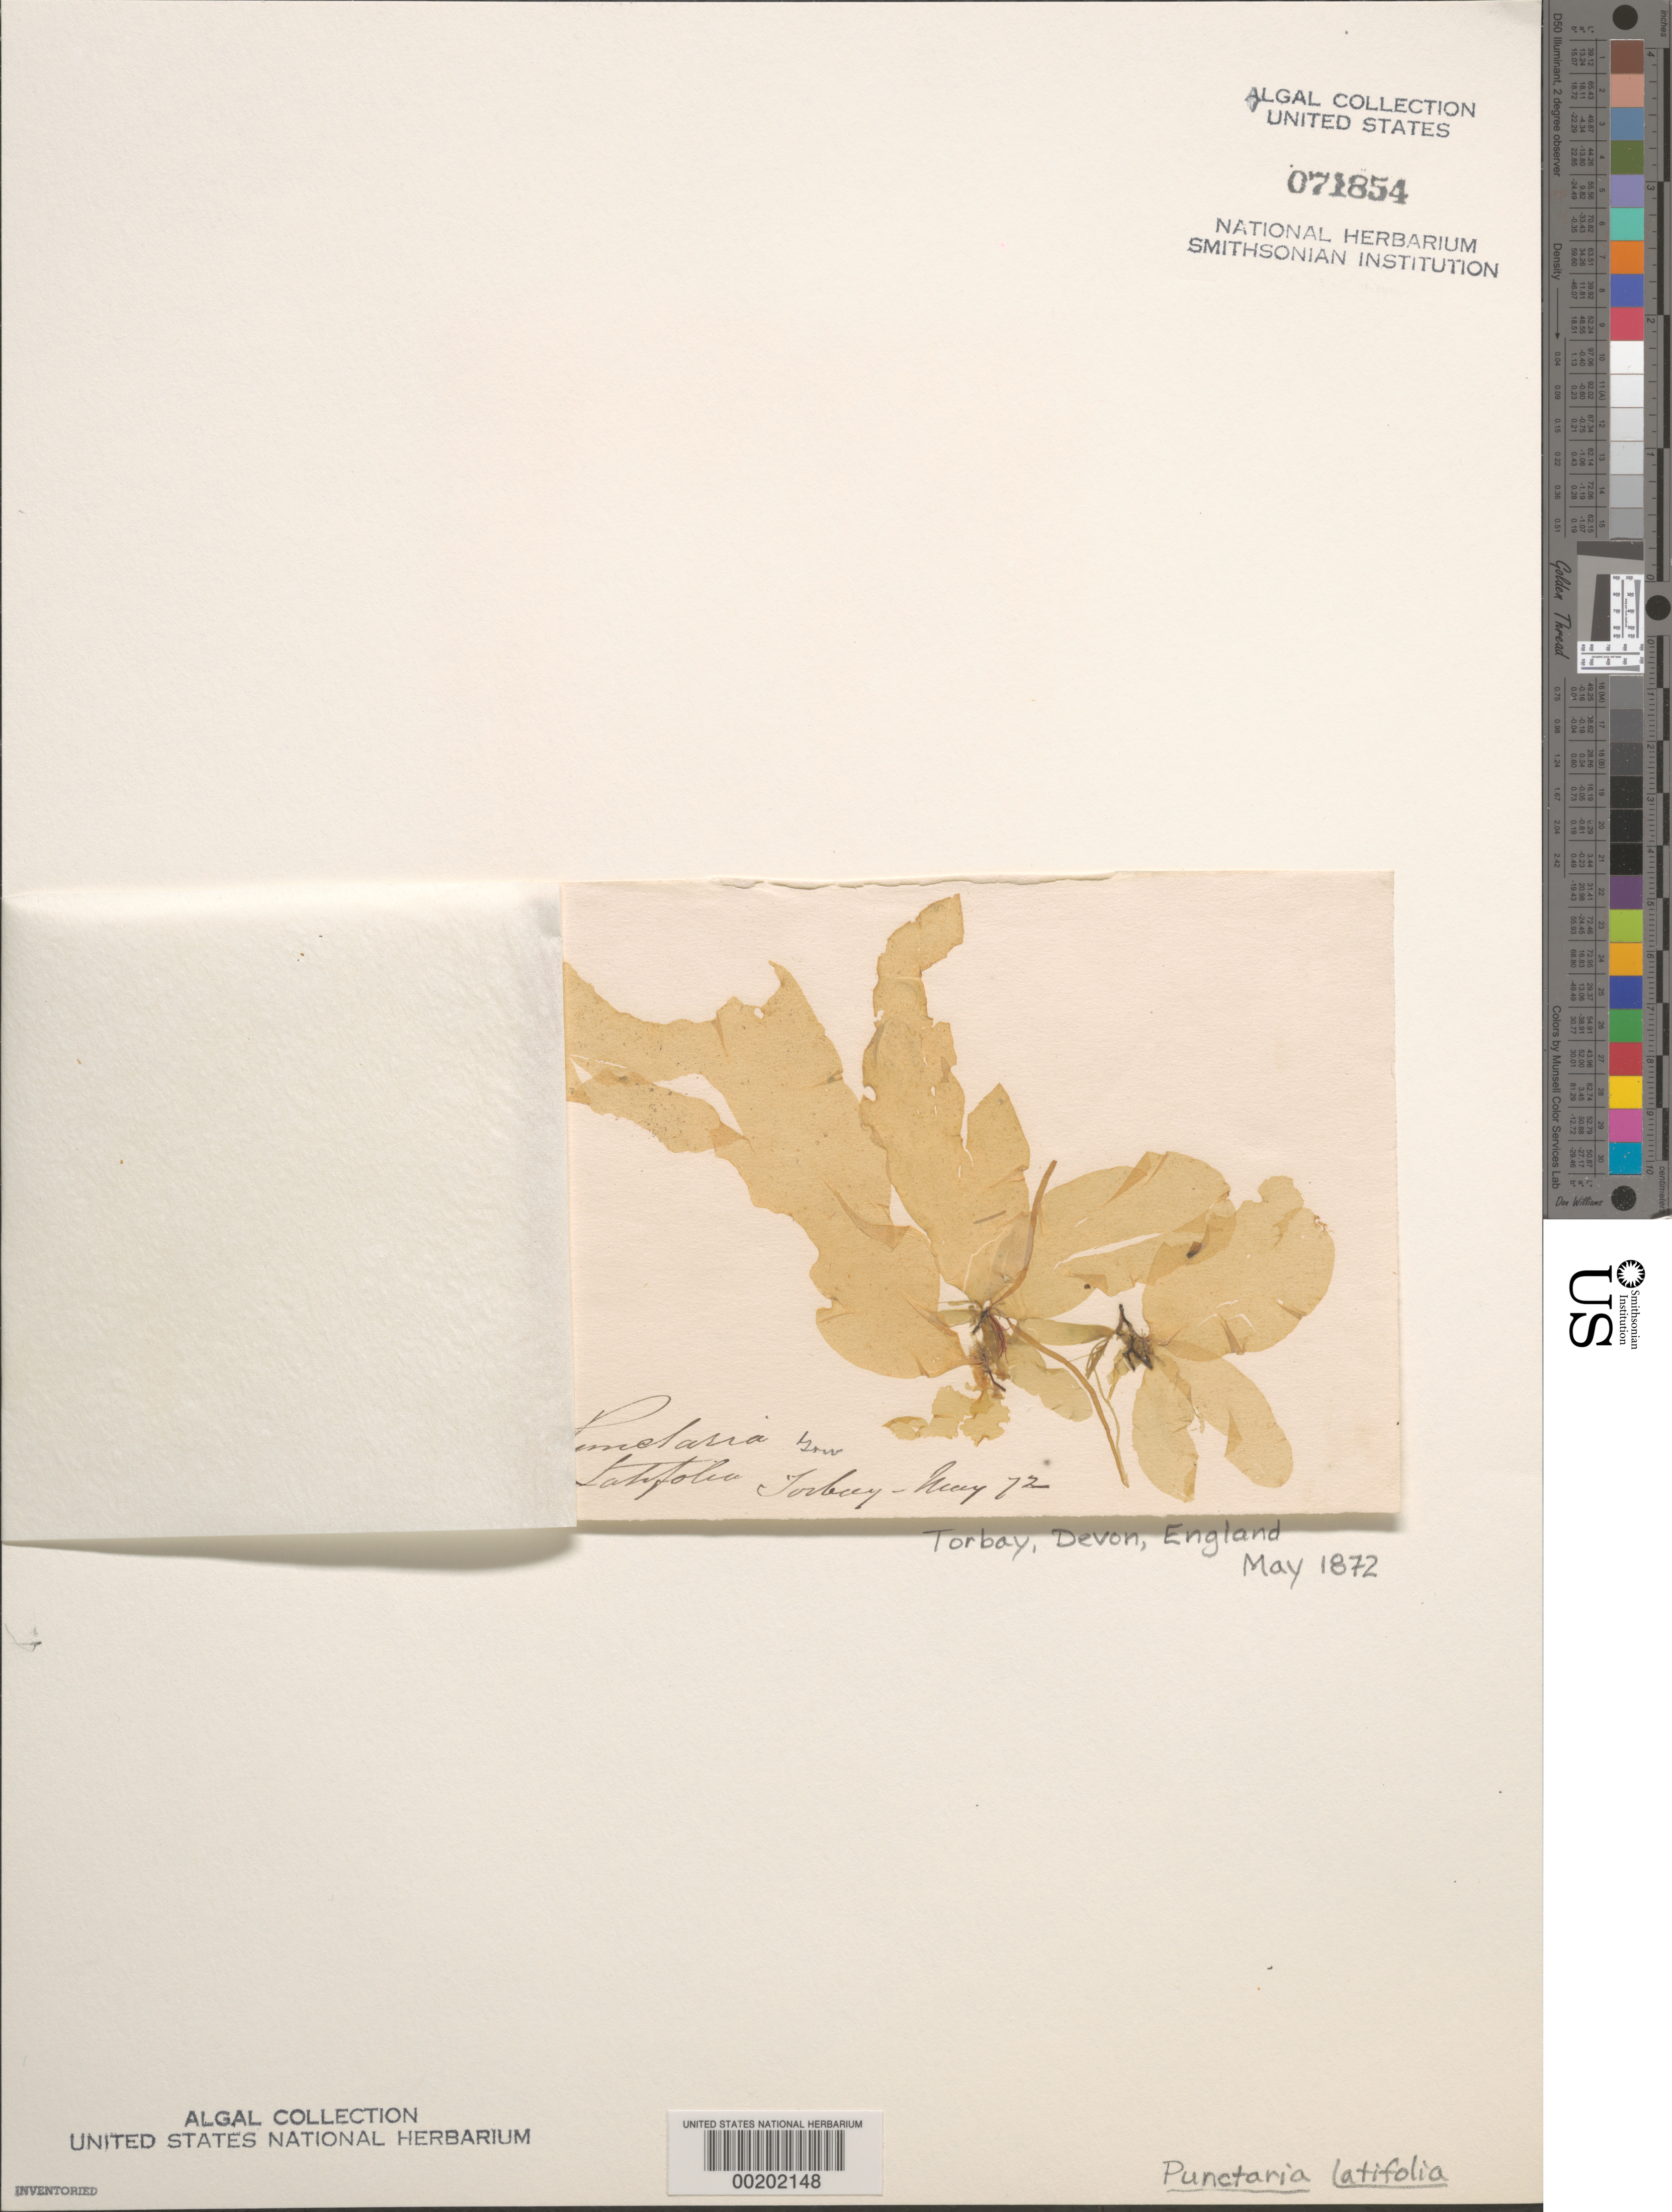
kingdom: Chromista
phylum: Ochrophyta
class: Phaeophyceae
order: Dictyosiphonales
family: Punctariaceae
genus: Punctaria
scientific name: Punctaria latifolia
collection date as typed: May 1872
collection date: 1872-05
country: United Kingdom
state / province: England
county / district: Devon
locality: Torbay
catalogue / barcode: US 71854